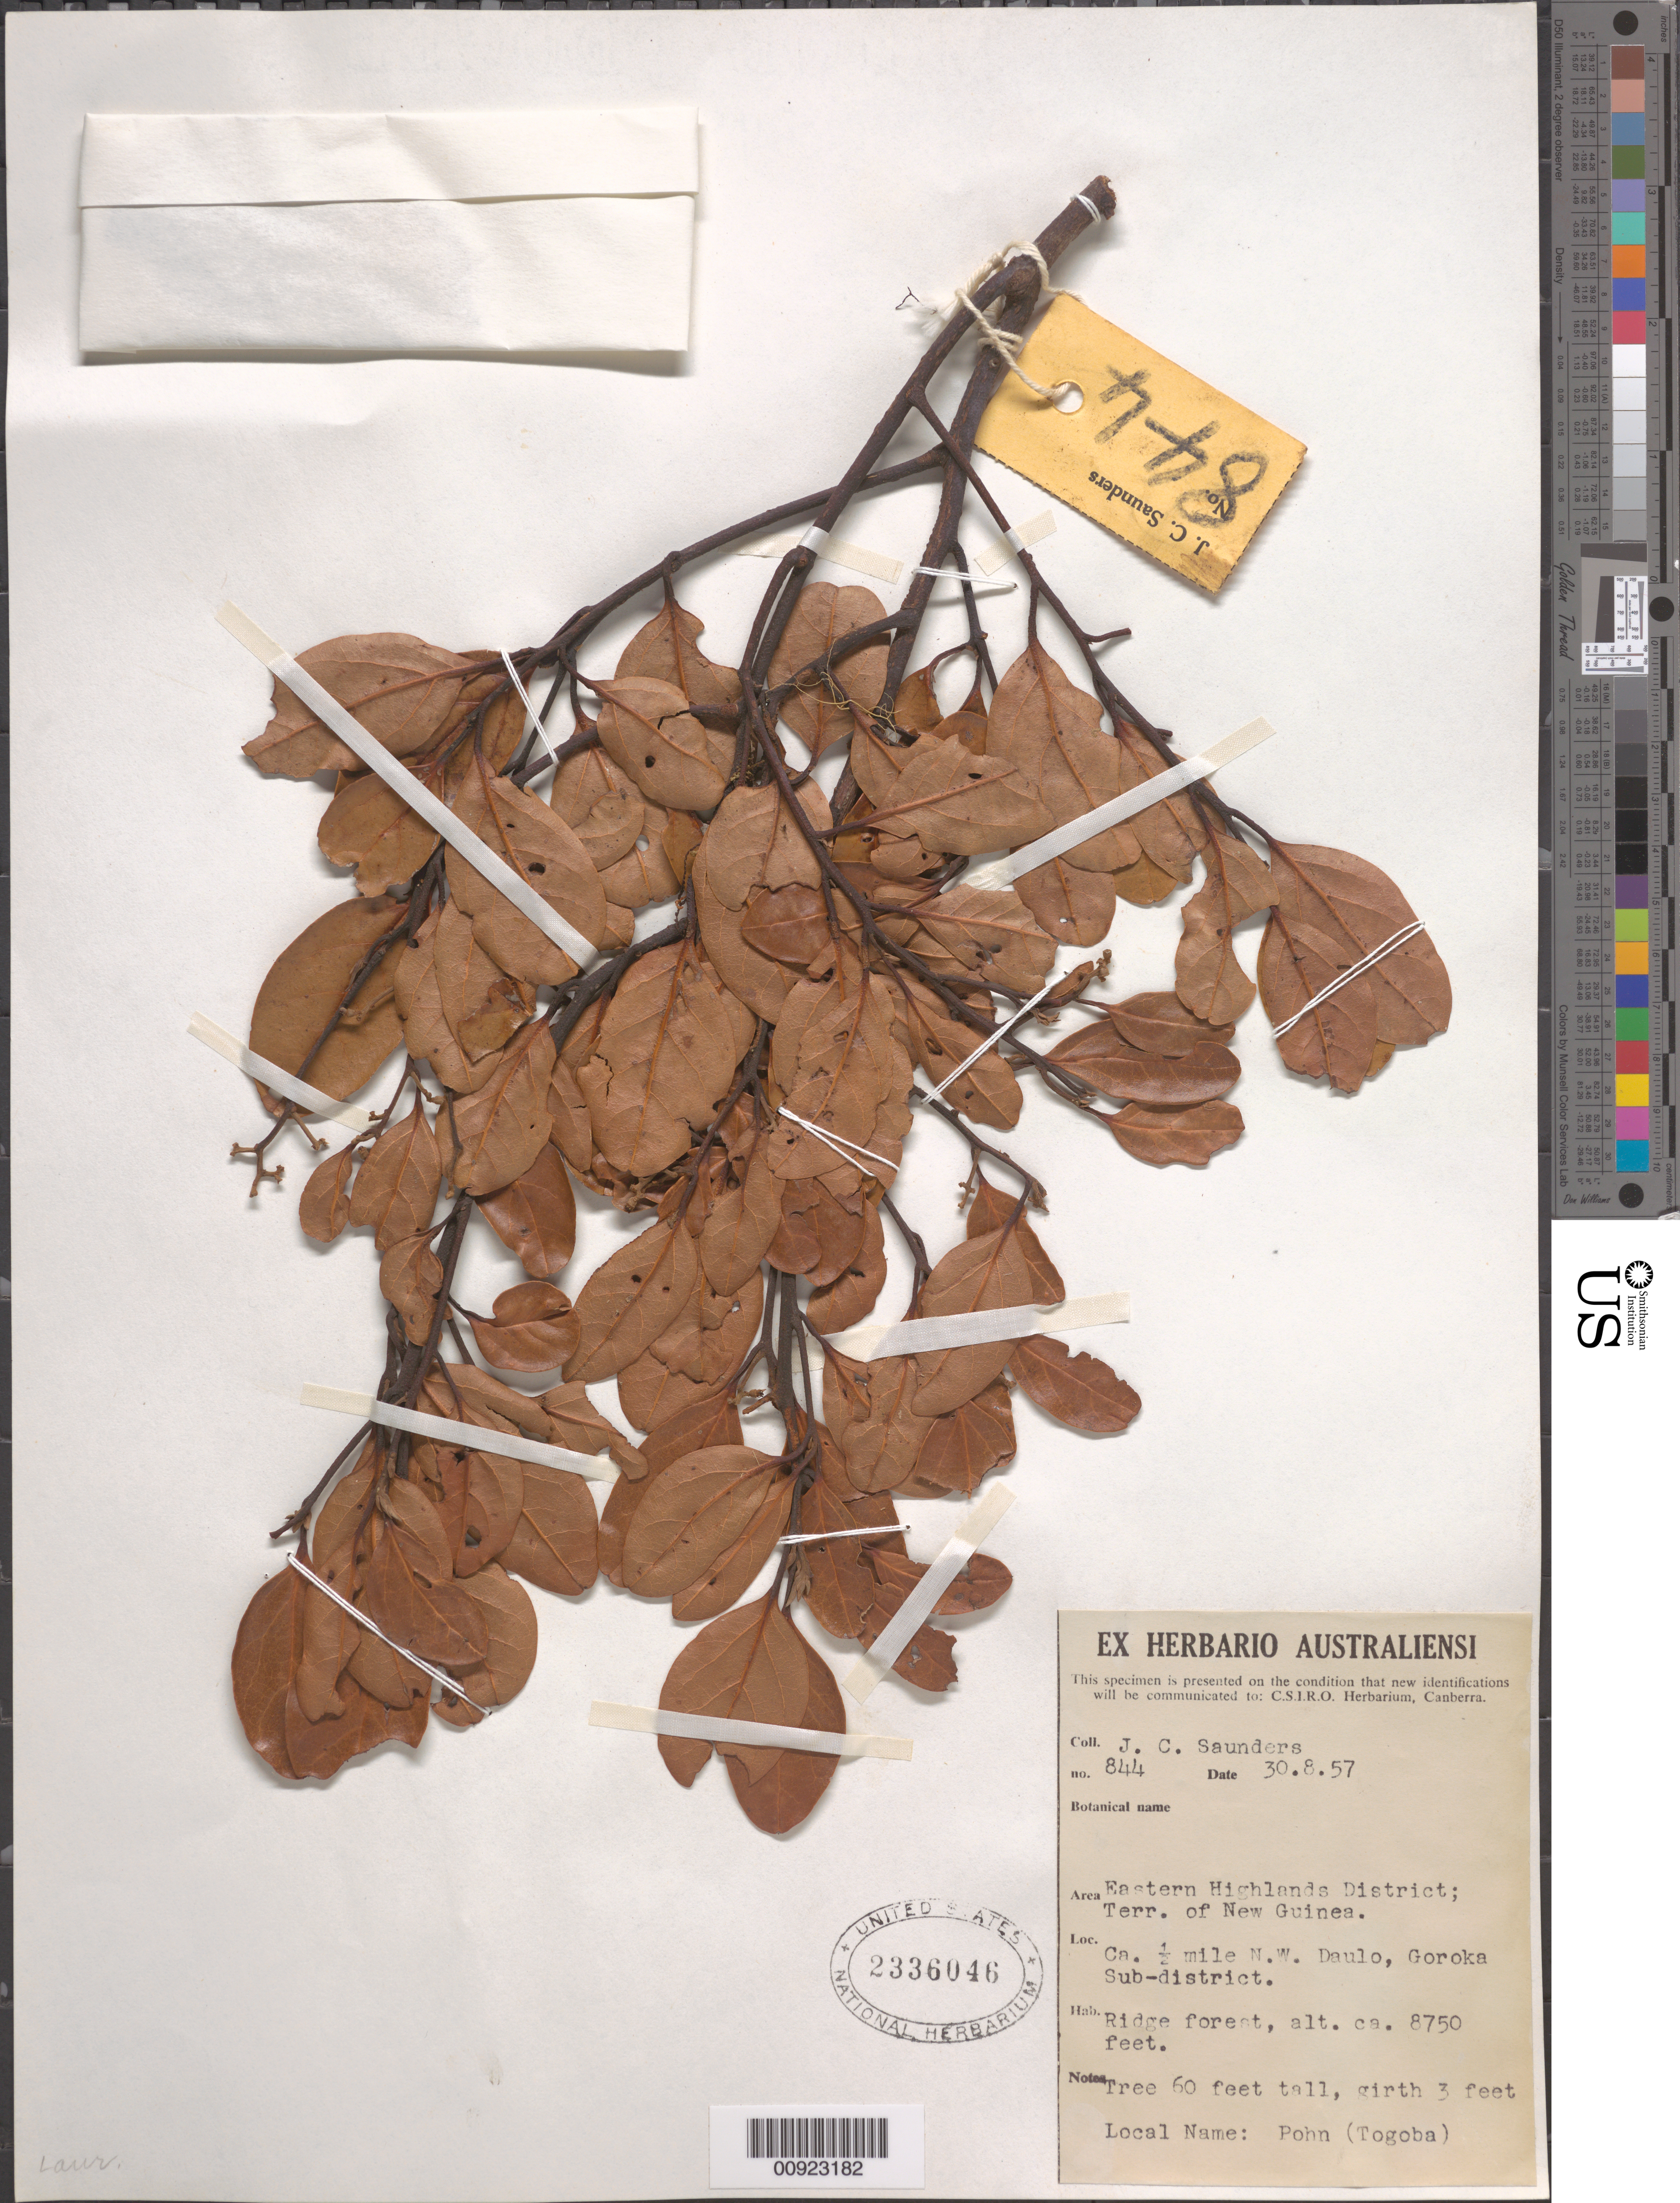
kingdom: Plantae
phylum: Tracheophyta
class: Magnoliopsida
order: Laurales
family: Lauraceae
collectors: J. C. Saunders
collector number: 844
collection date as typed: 30 Aug 1957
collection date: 1957-08-30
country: Papua New Guinea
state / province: Eastern Highlands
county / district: Goroka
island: New Guinea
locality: Ca. 1/2 mile NW Daulo, Goroka Sub-district.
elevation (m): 2667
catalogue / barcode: US 2336046